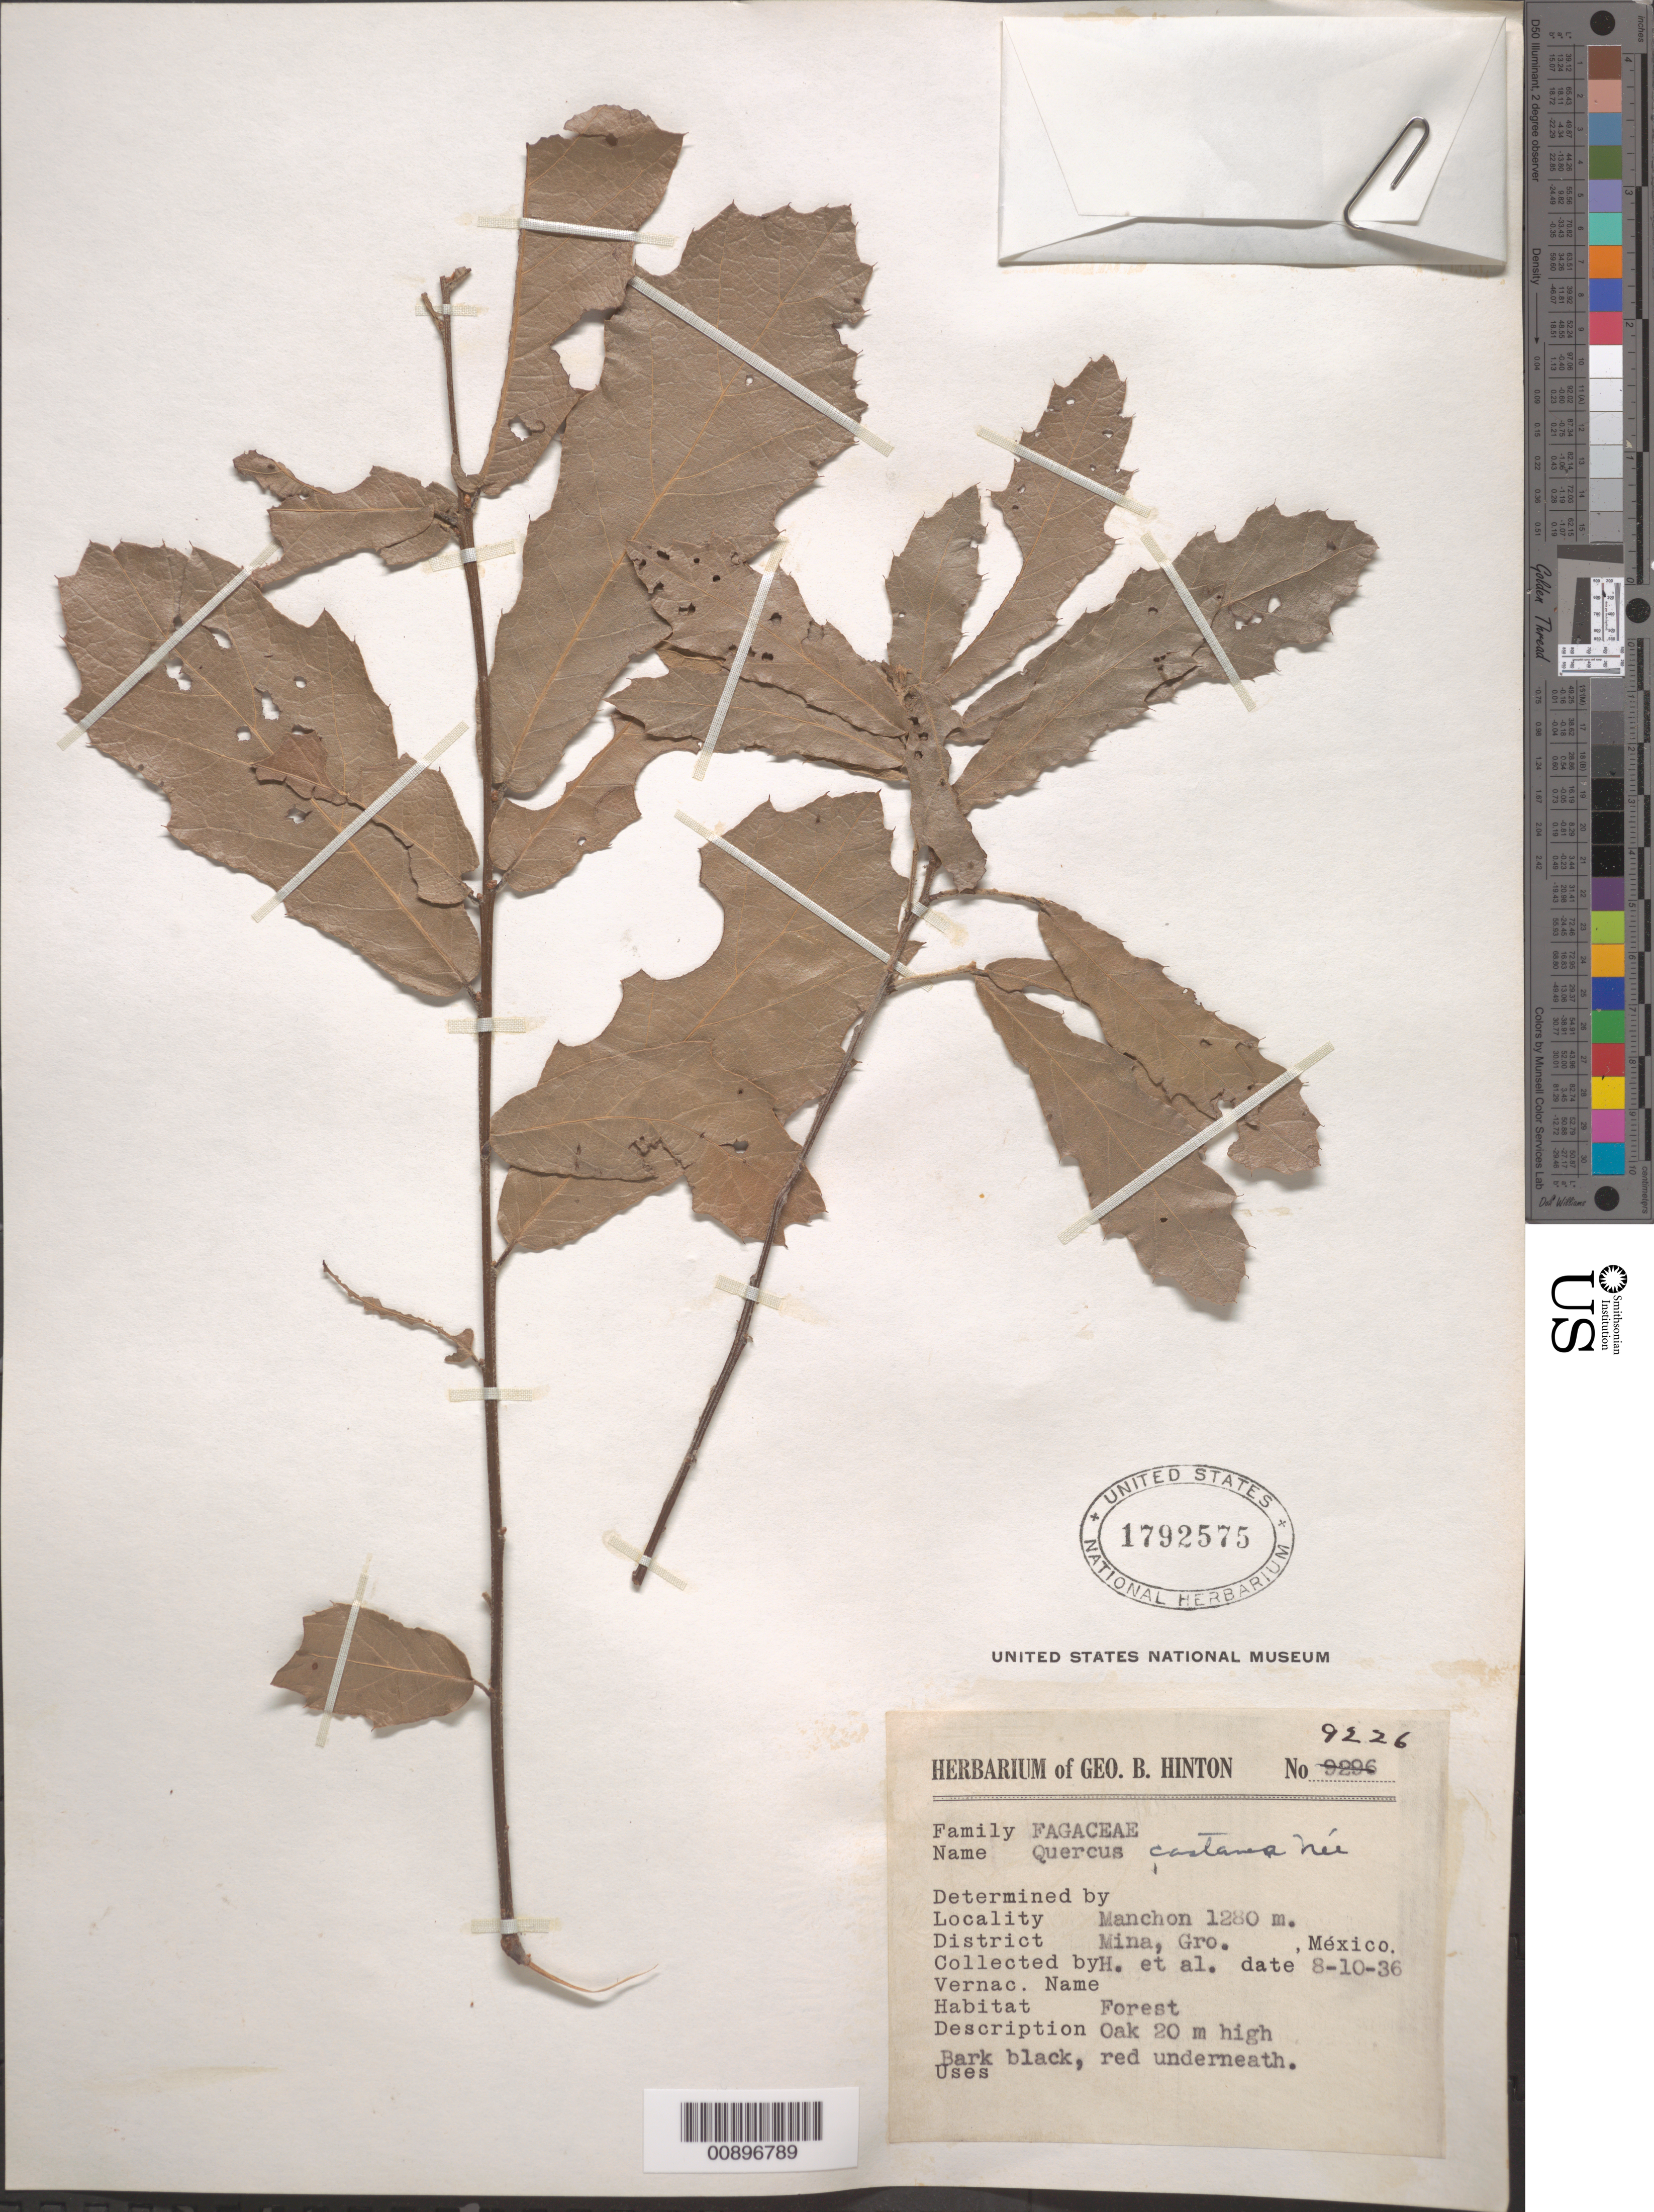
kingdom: Plantae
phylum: Tracheophyta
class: Magnoliopsida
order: Fagales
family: Fagaceae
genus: Quercus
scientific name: Quercus castanea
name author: Née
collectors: G. B. Hinton & et al.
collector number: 9226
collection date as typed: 10 Aug 1936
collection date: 1936-08-10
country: Mexico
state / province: Guerrero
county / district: Mina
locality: Manchon, District Mina, Guerrero.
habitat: Forest.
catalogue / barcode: US 1792575